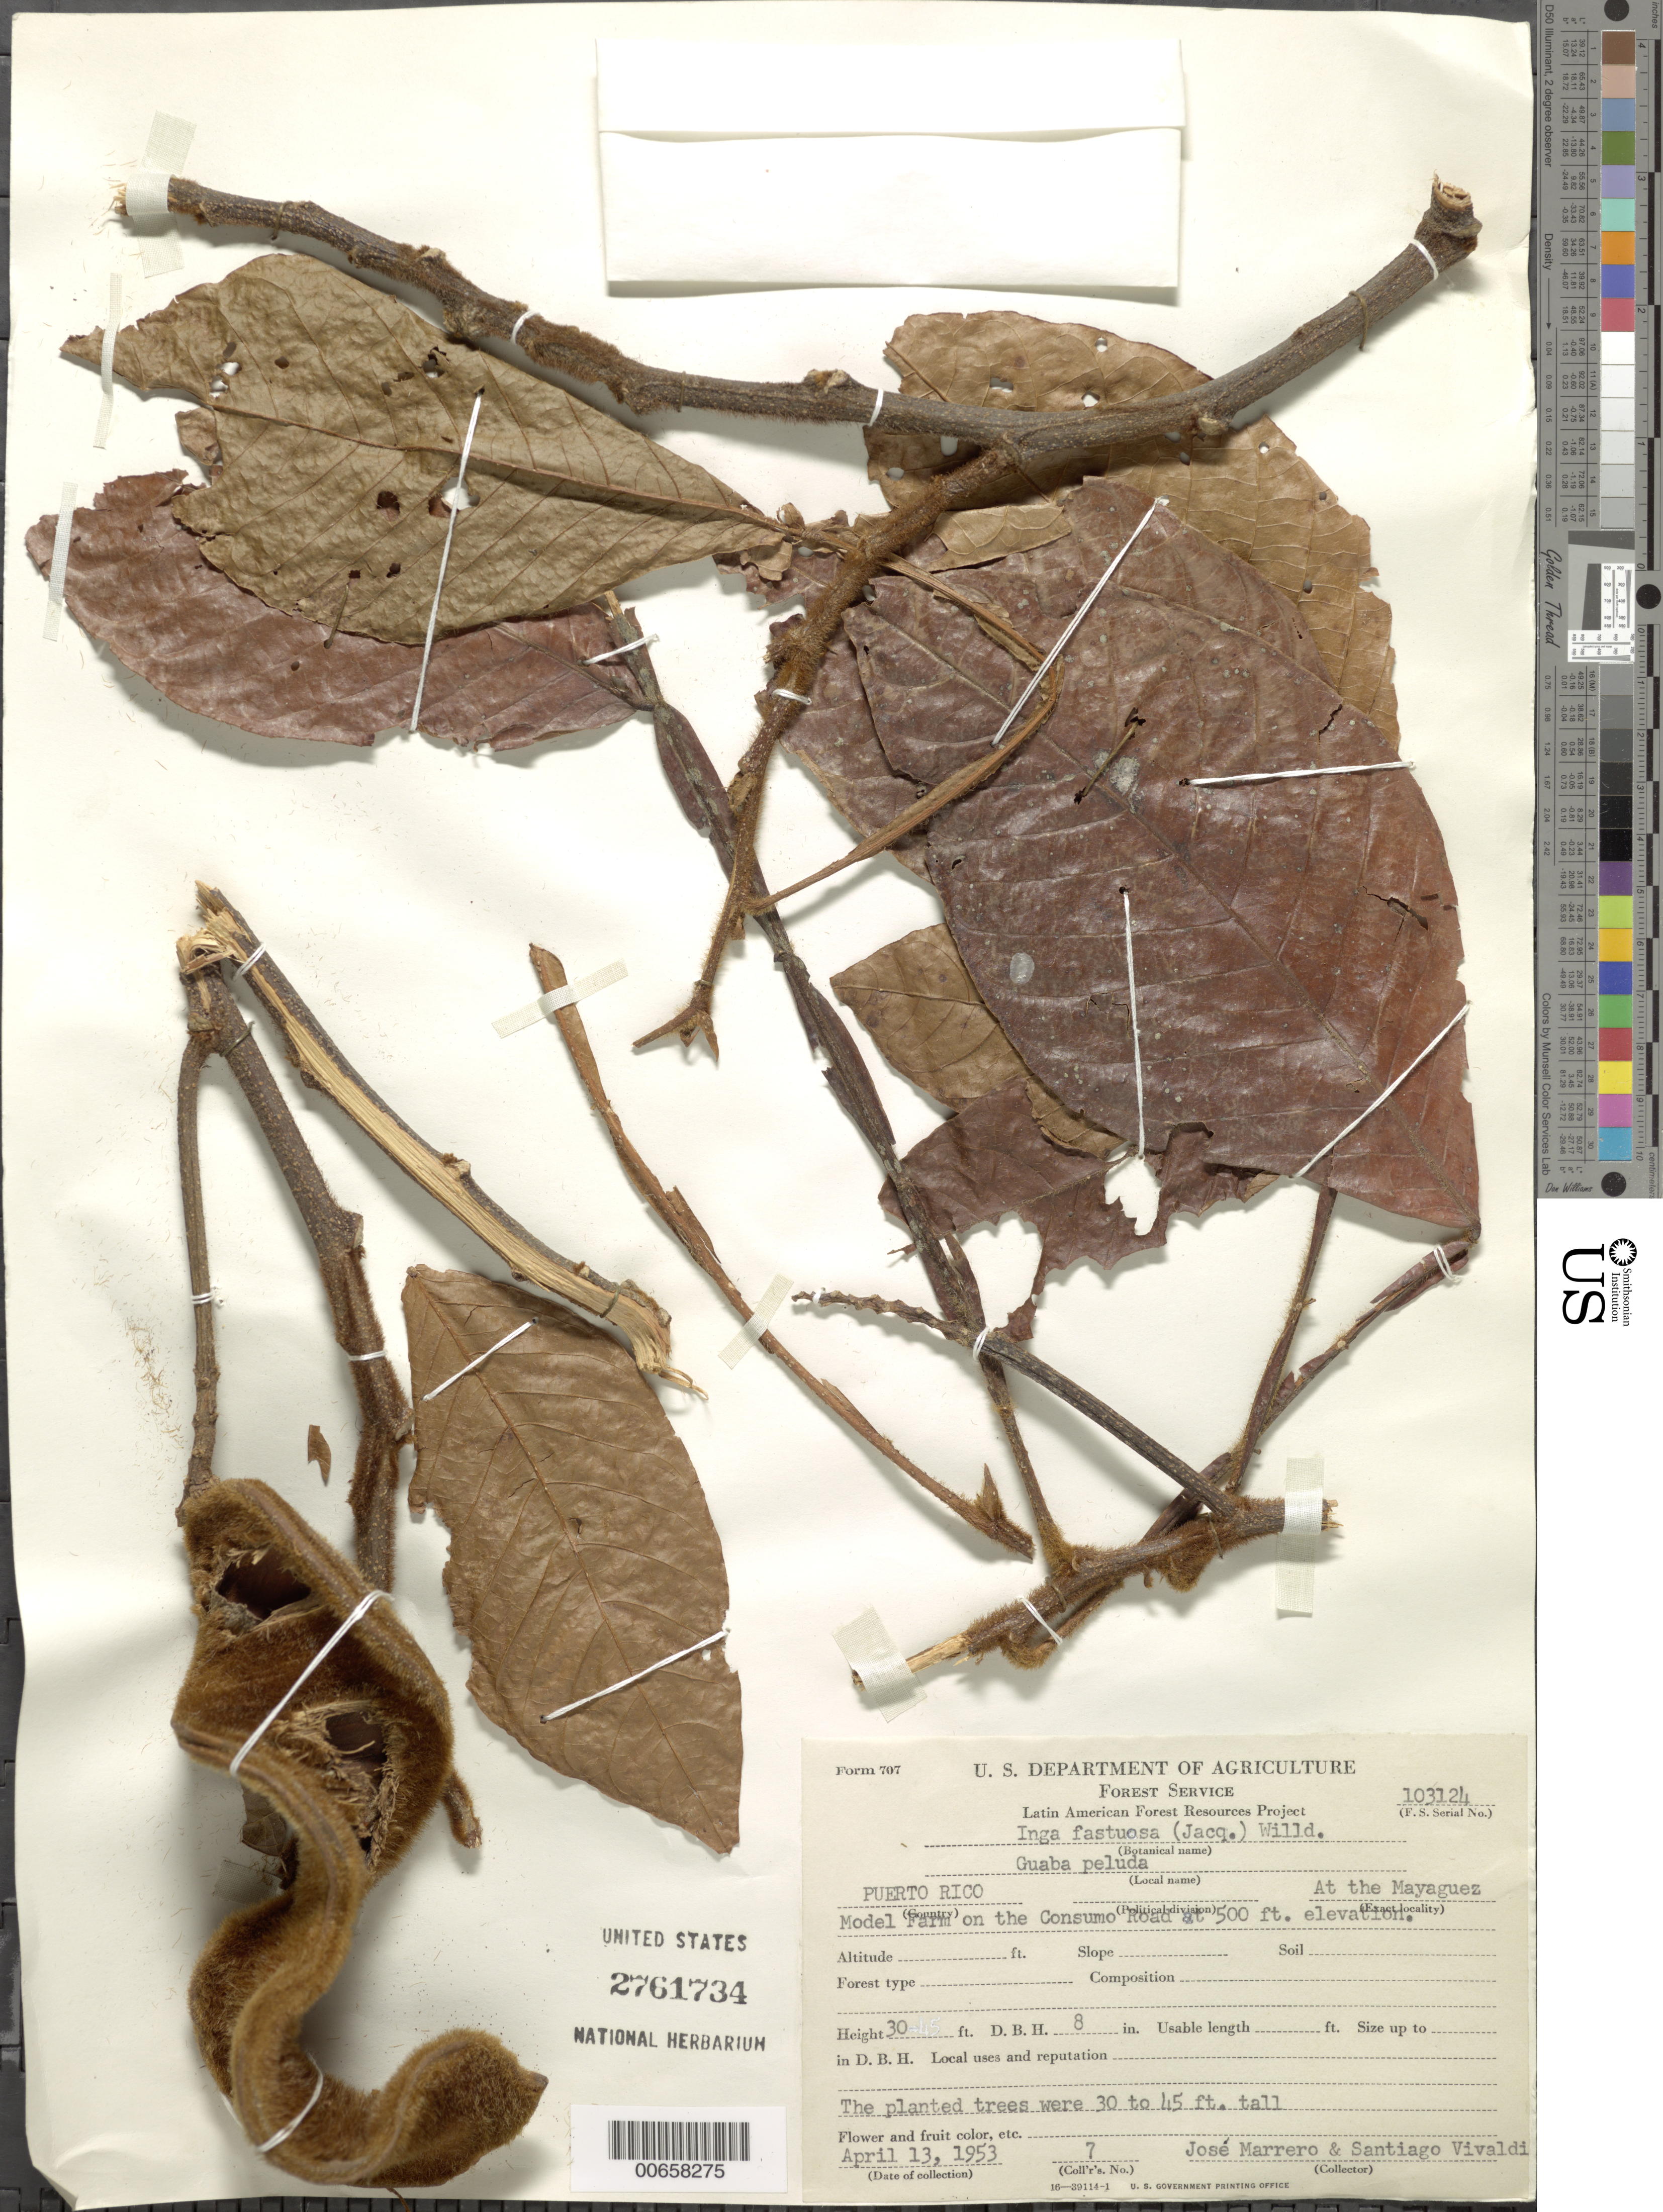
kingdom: Plantae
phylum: Tracheophyta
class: Magnoliopsida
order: Fabales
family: Fabaceae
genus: Inga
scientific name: Inga fastuosa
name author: (Jacq.) Willd.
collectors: J. Marrero & S. Vivaldi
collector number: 7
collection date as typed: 13 Apr 1953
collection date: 1953-04-13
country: Puerto Rico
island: Greater Antilles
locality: Mayaguez Model Farm on the Consumo Rd.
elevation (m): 152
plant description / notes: Common name: Guaba peluda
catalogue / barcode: US 2761734